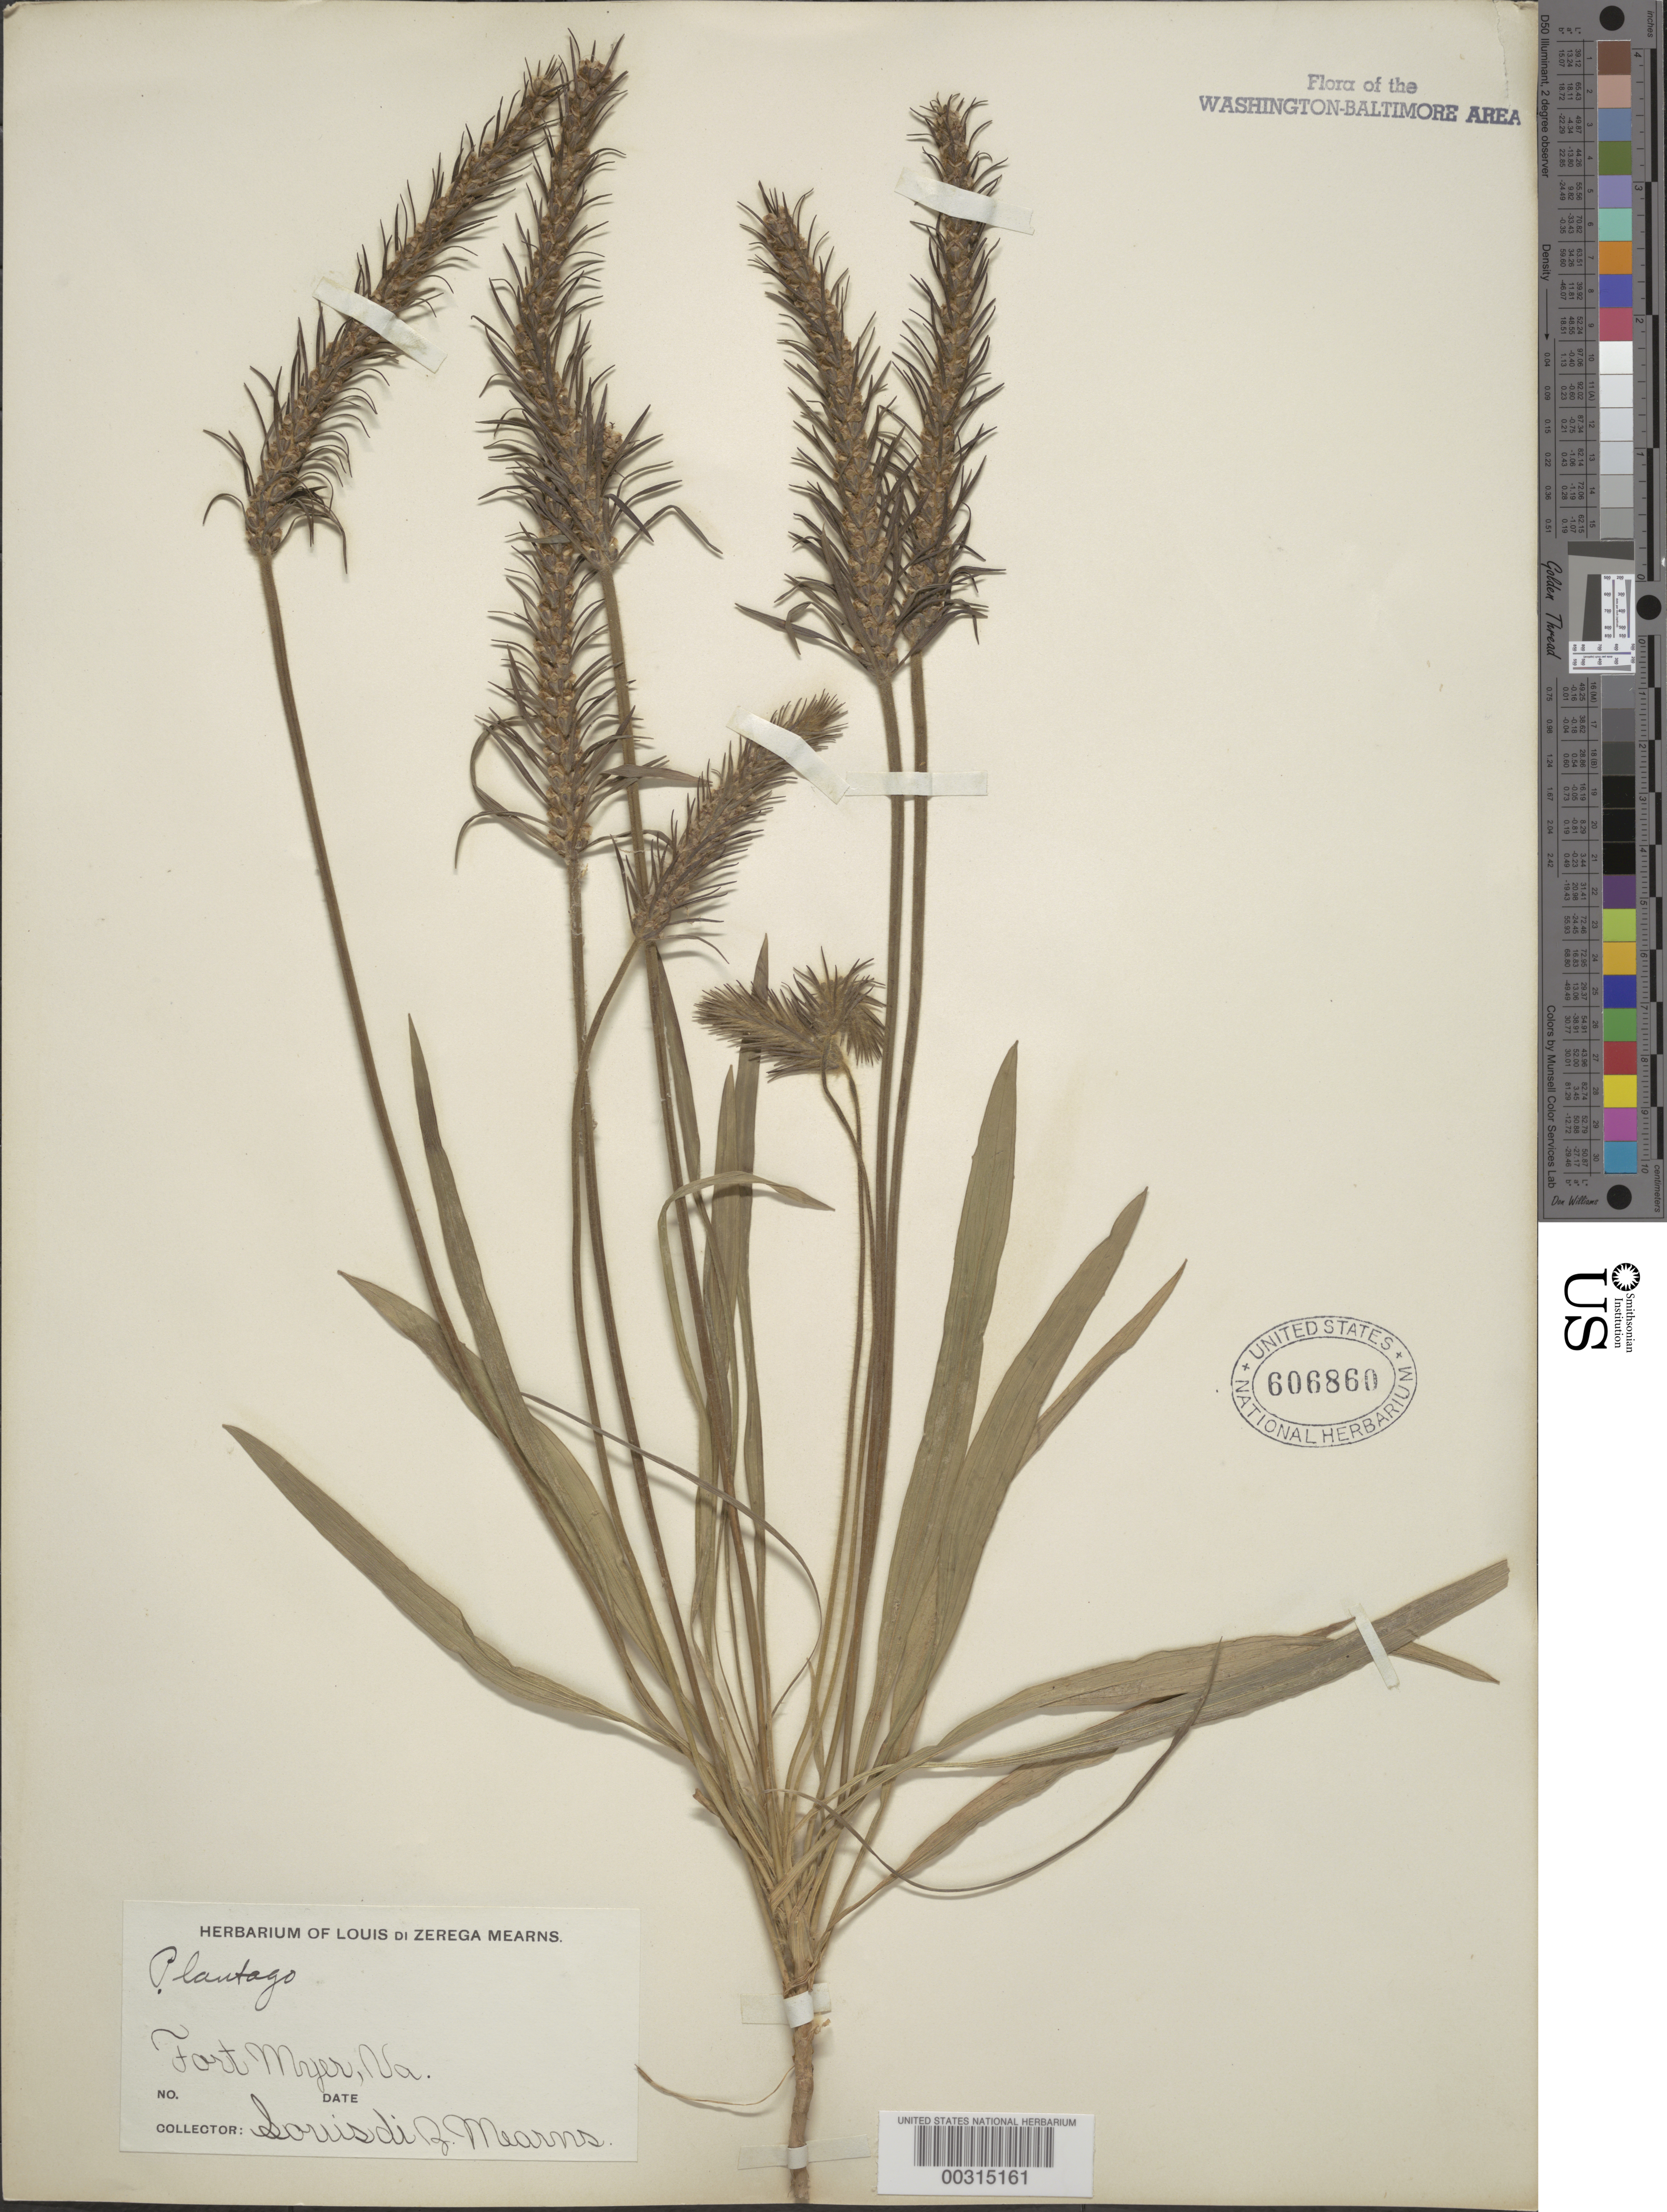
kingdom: Plantae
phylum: Tracheophyta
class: Magnoliopsida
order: Lamiales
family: Plantaginaceae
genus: Plantago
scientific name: Plantago aristata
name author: Michx.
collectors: S. Z. Mearns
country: United States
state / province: Virginia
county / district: Arlington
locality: Fort Myers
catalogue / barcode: US 606860